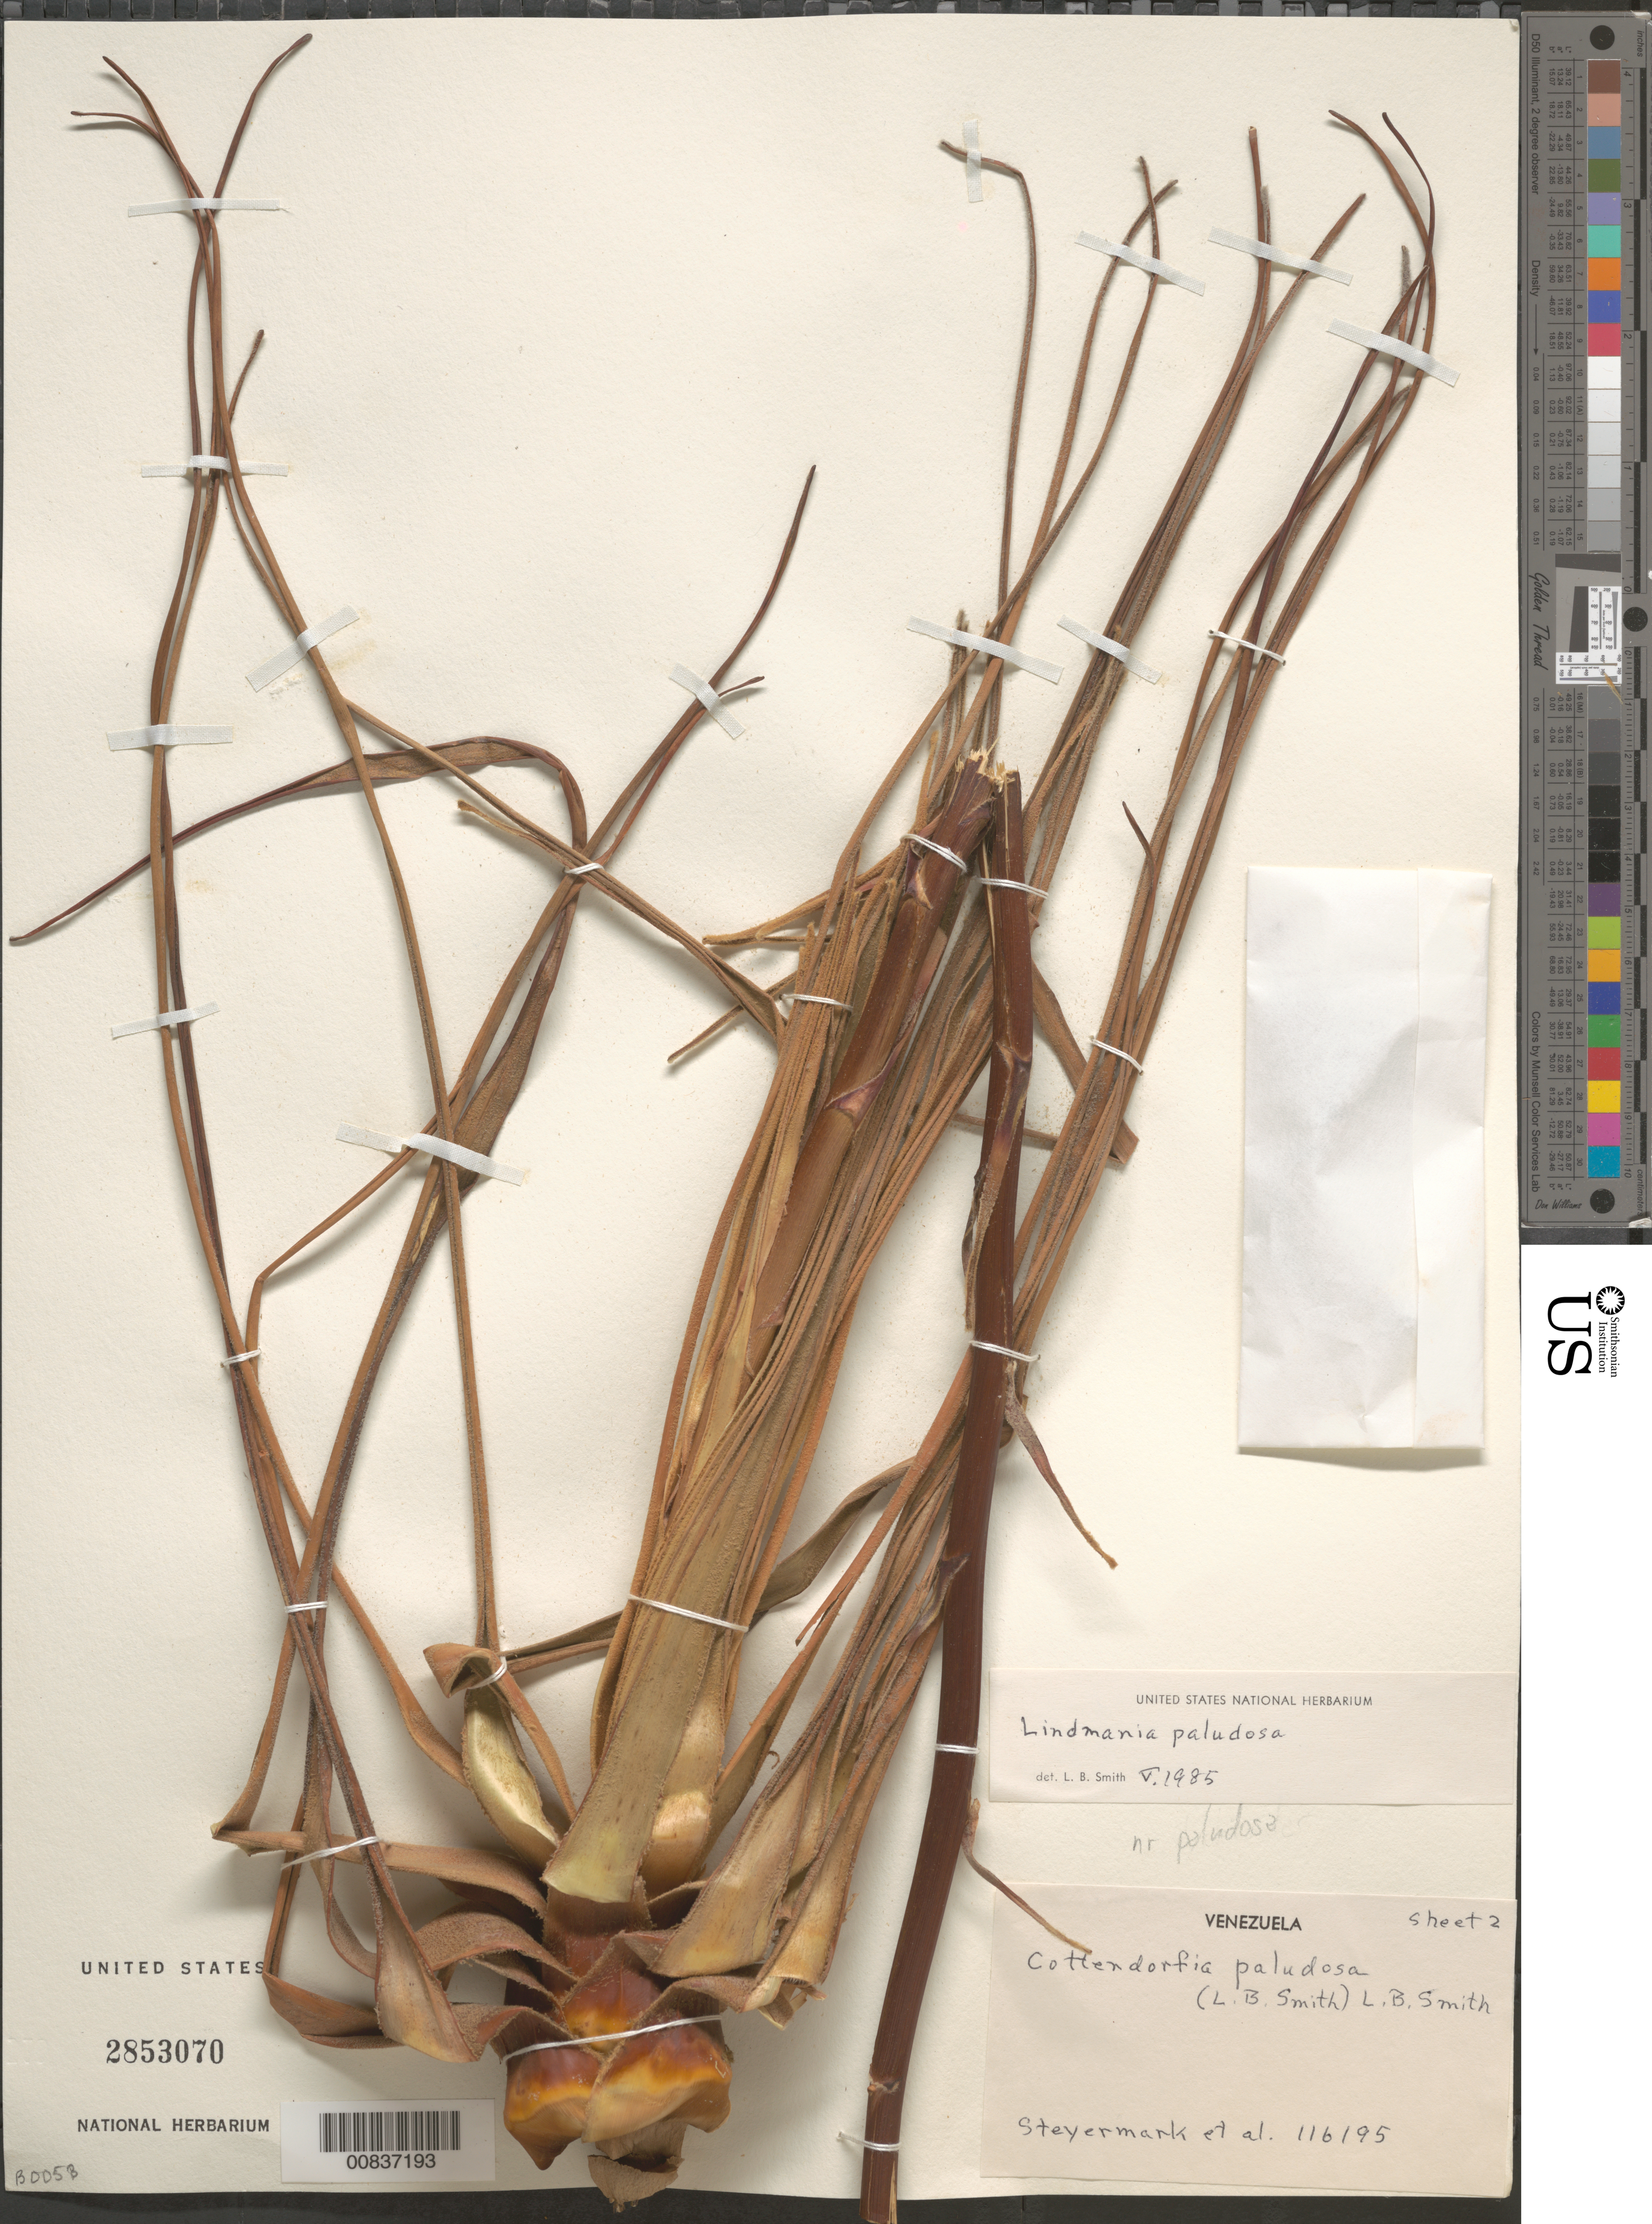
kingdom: Plantae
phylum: Tracheophyta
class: Liliopsida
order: Poales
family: Bromeliaceae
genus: Lindmania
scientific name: Lindmania paludosa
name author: L.B. Sm.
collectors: Steyermark, -- & et al.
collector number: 116195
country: Venezuela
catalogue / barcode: US 2853070